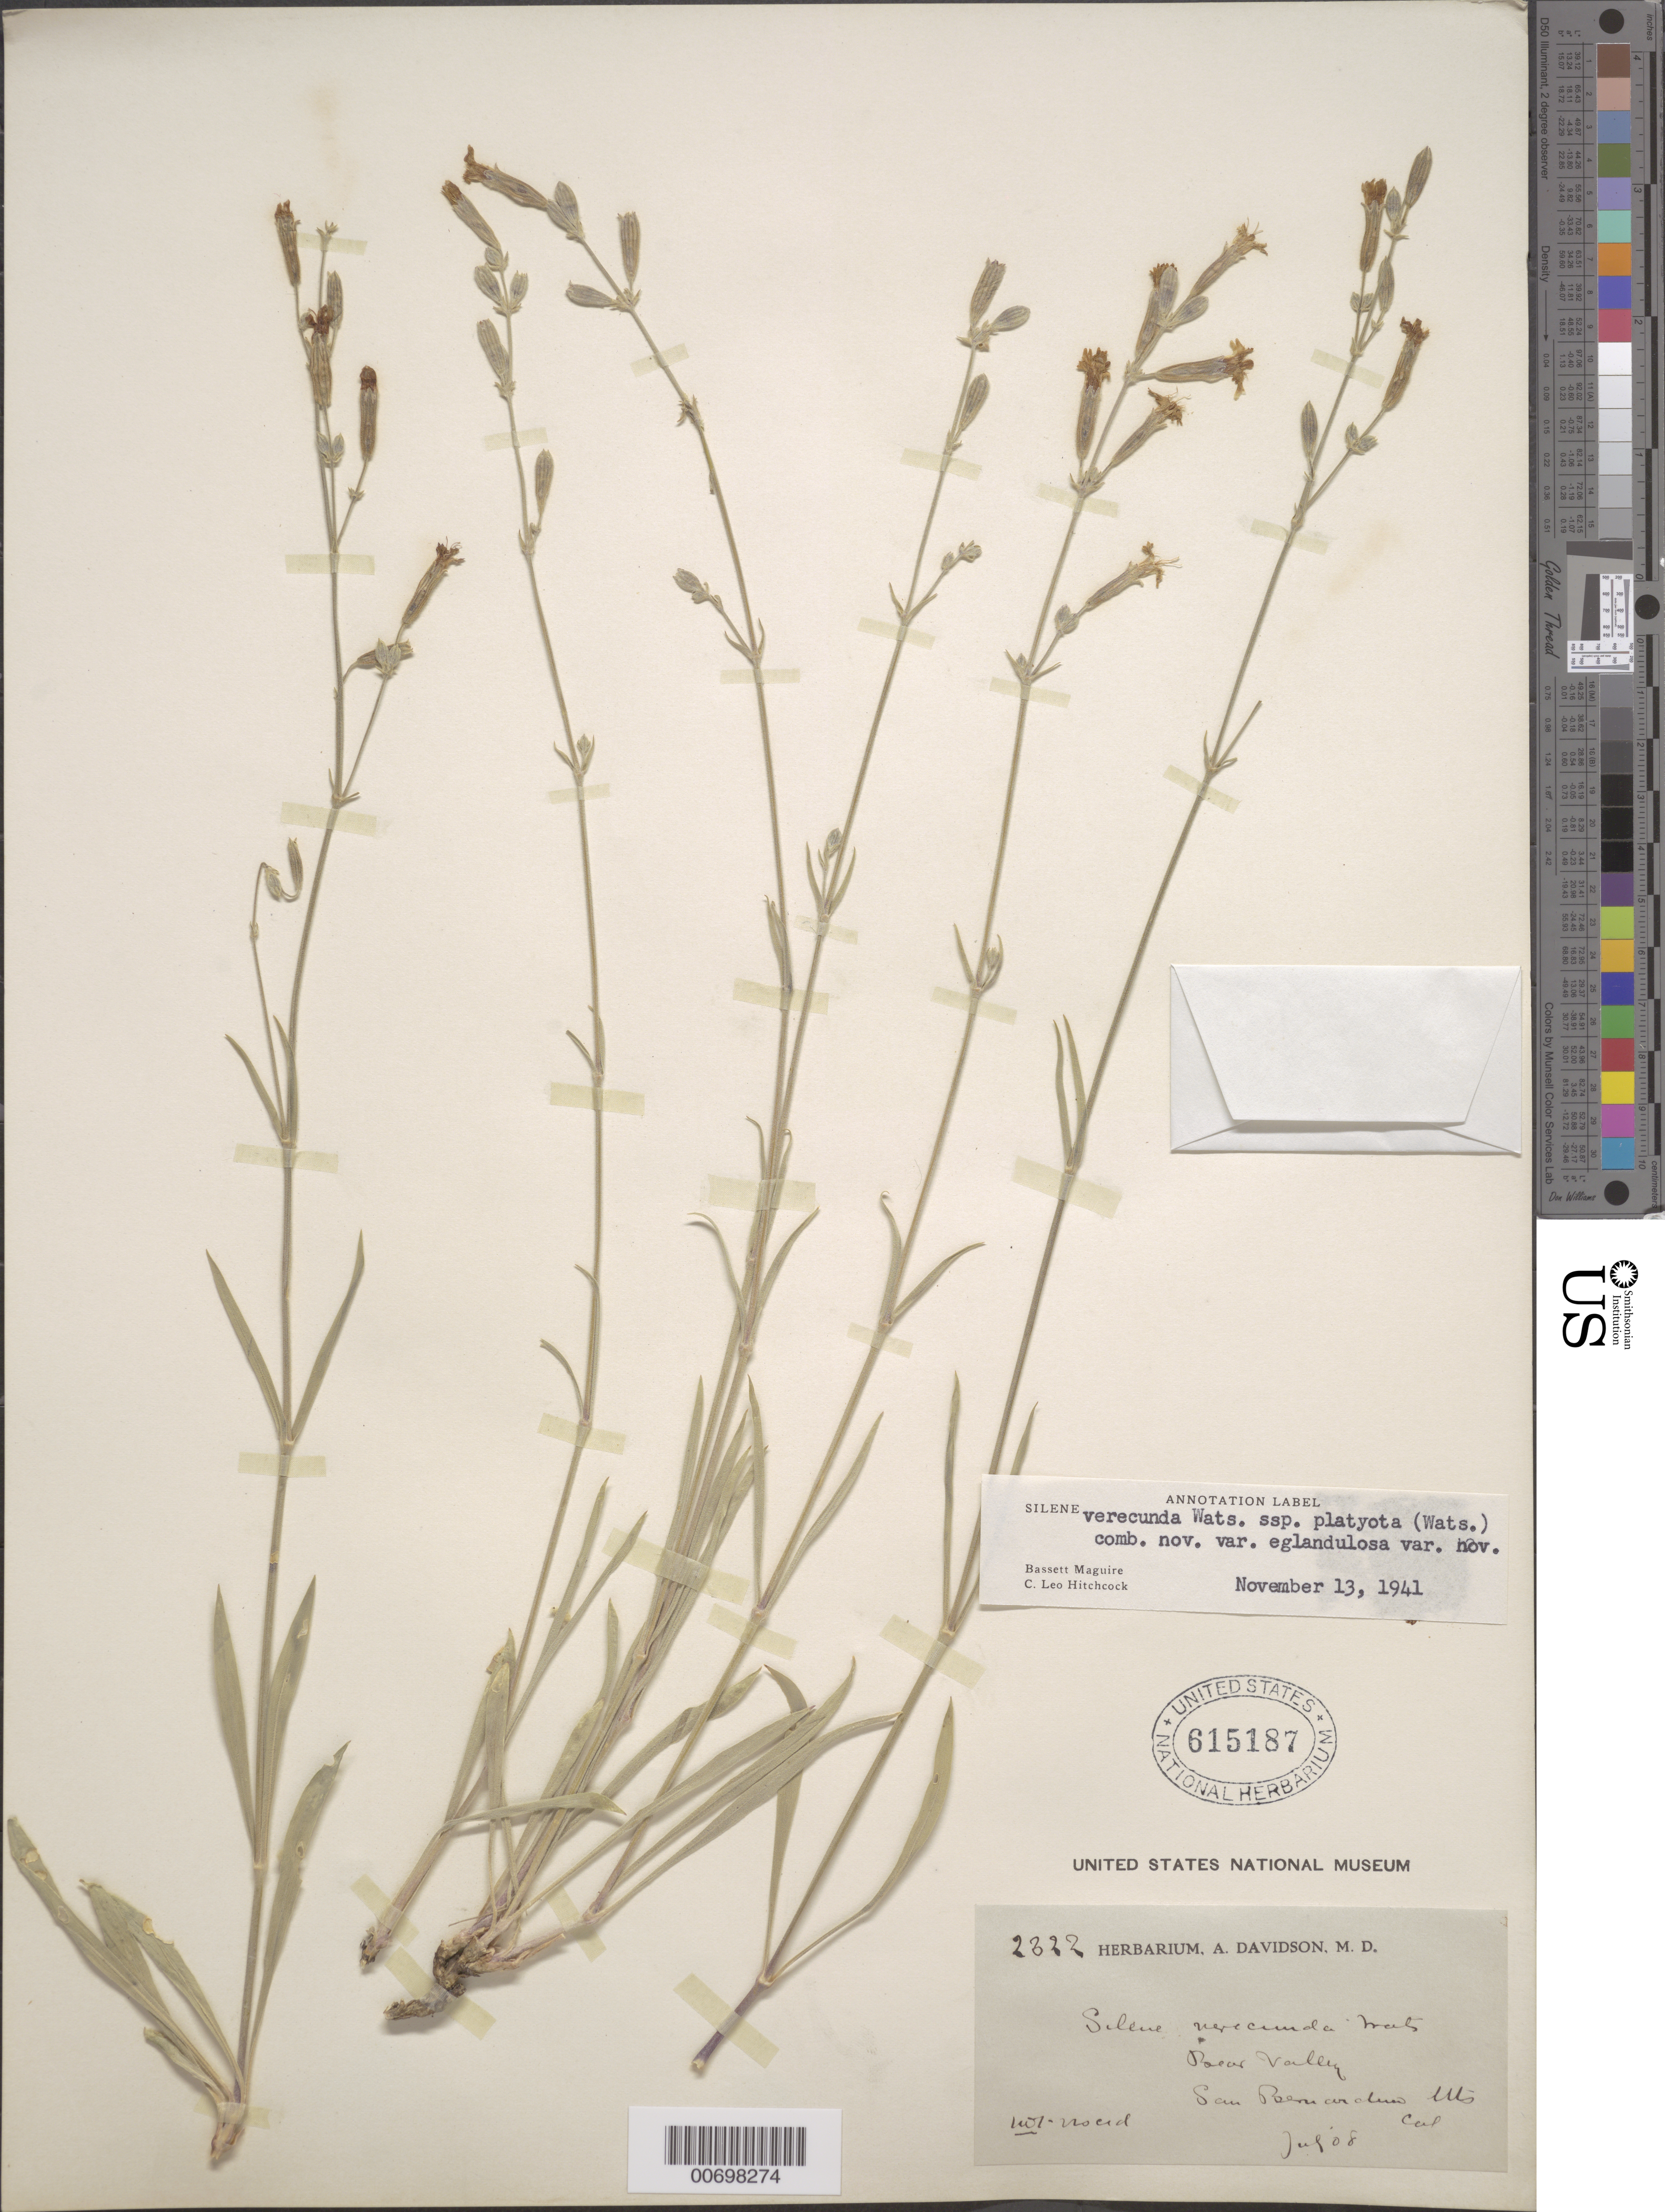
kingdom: Plantae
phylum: Tracheophyta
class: Magnoliopsida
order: Caryophyllales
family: Caryophyllaceae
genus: Silene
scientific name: Silene verecunda var. eglandulosa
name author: C.L. Hitchc. & Maguire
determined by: Maguire, B.; Hitchcock, C. L.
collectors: A. Davidson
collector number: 2322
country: United States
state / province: California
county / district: San Bernardino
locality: Bear Valley, San Bernardino Mts.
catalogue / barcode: US 615187